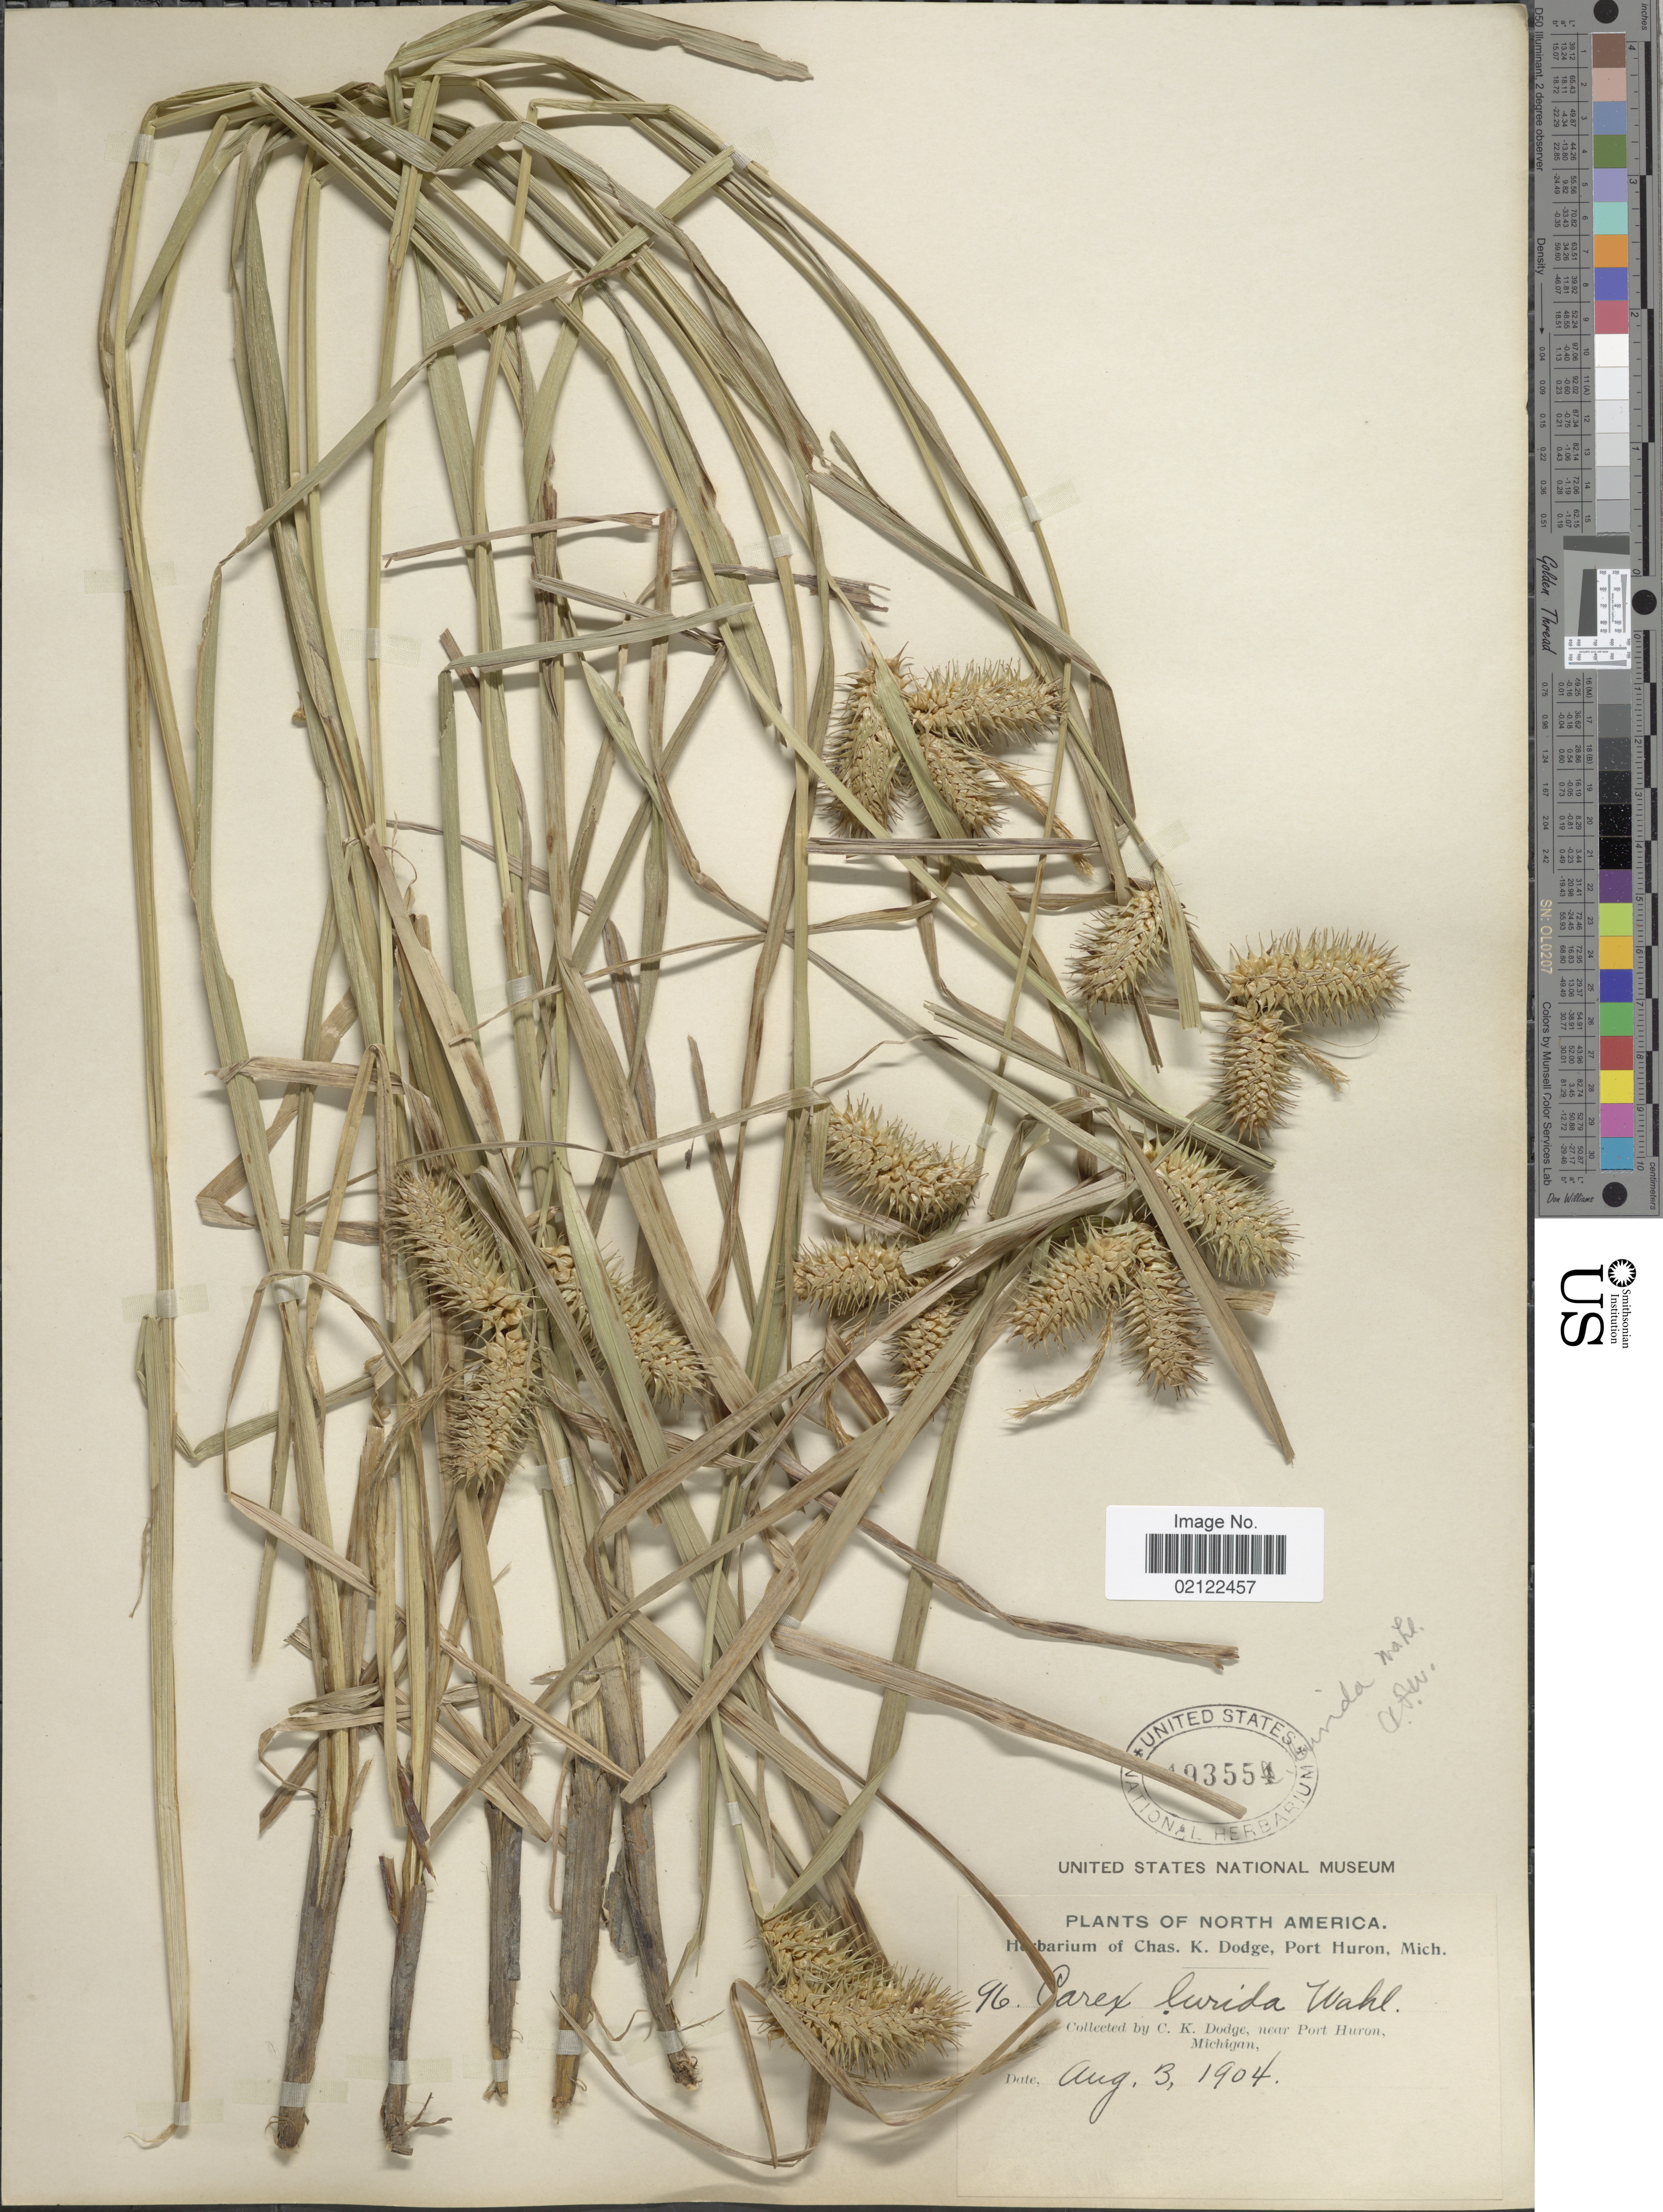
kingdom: Plantae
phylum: Tracheophyta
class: Liliopsida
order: Poales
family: Cyperaceae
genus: Carex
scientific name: Carex lurida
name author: Wahlenb.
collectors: C. Dodge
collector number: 96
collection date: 1904-08-03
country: United States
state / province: Michigan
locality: Near Huron, Michigan